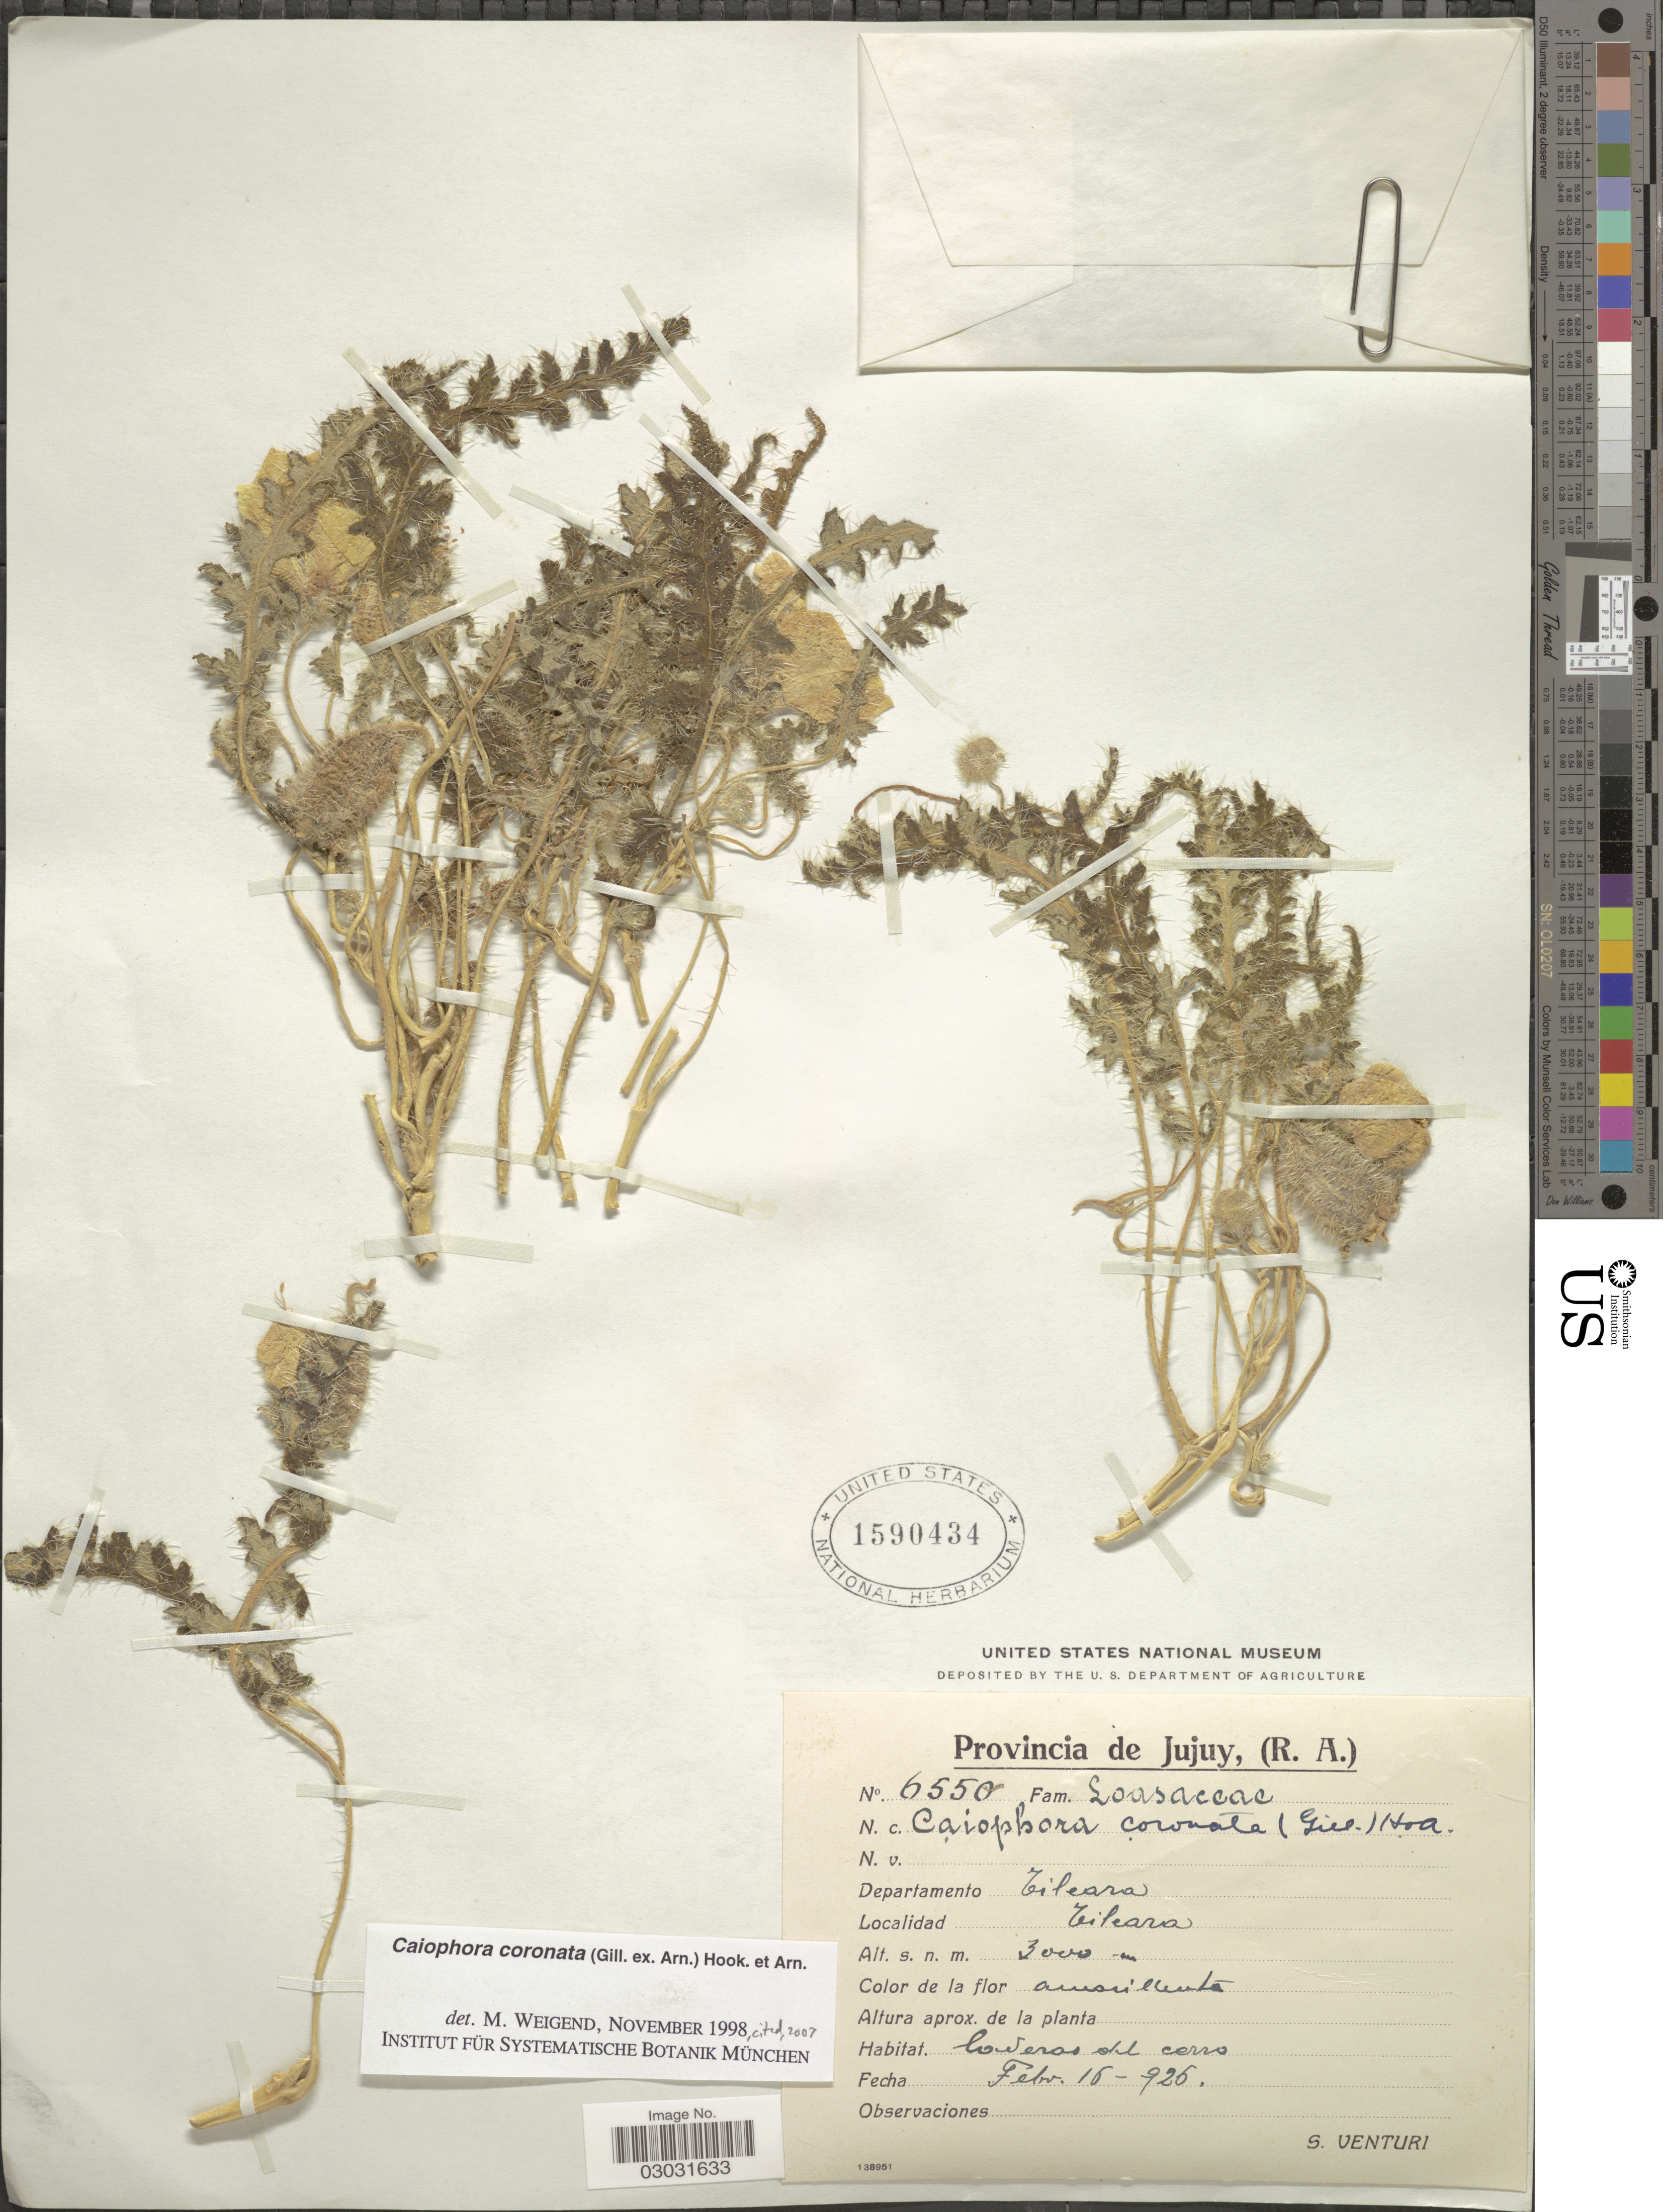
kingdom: Plantae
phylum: Tracheophyta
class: Magnoliopsida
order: Cornales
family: Loasaceae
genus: Caiophora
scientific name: Caiophora coronata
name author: (Gillies ex Arn.) Hook. & Arn.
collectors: S. Venturi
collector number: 6550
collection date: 1926-02-16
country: Argentina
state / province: Jujuy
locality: Departamento Tilcara, Tilcara.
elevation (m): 3000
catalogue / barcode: US 1590434